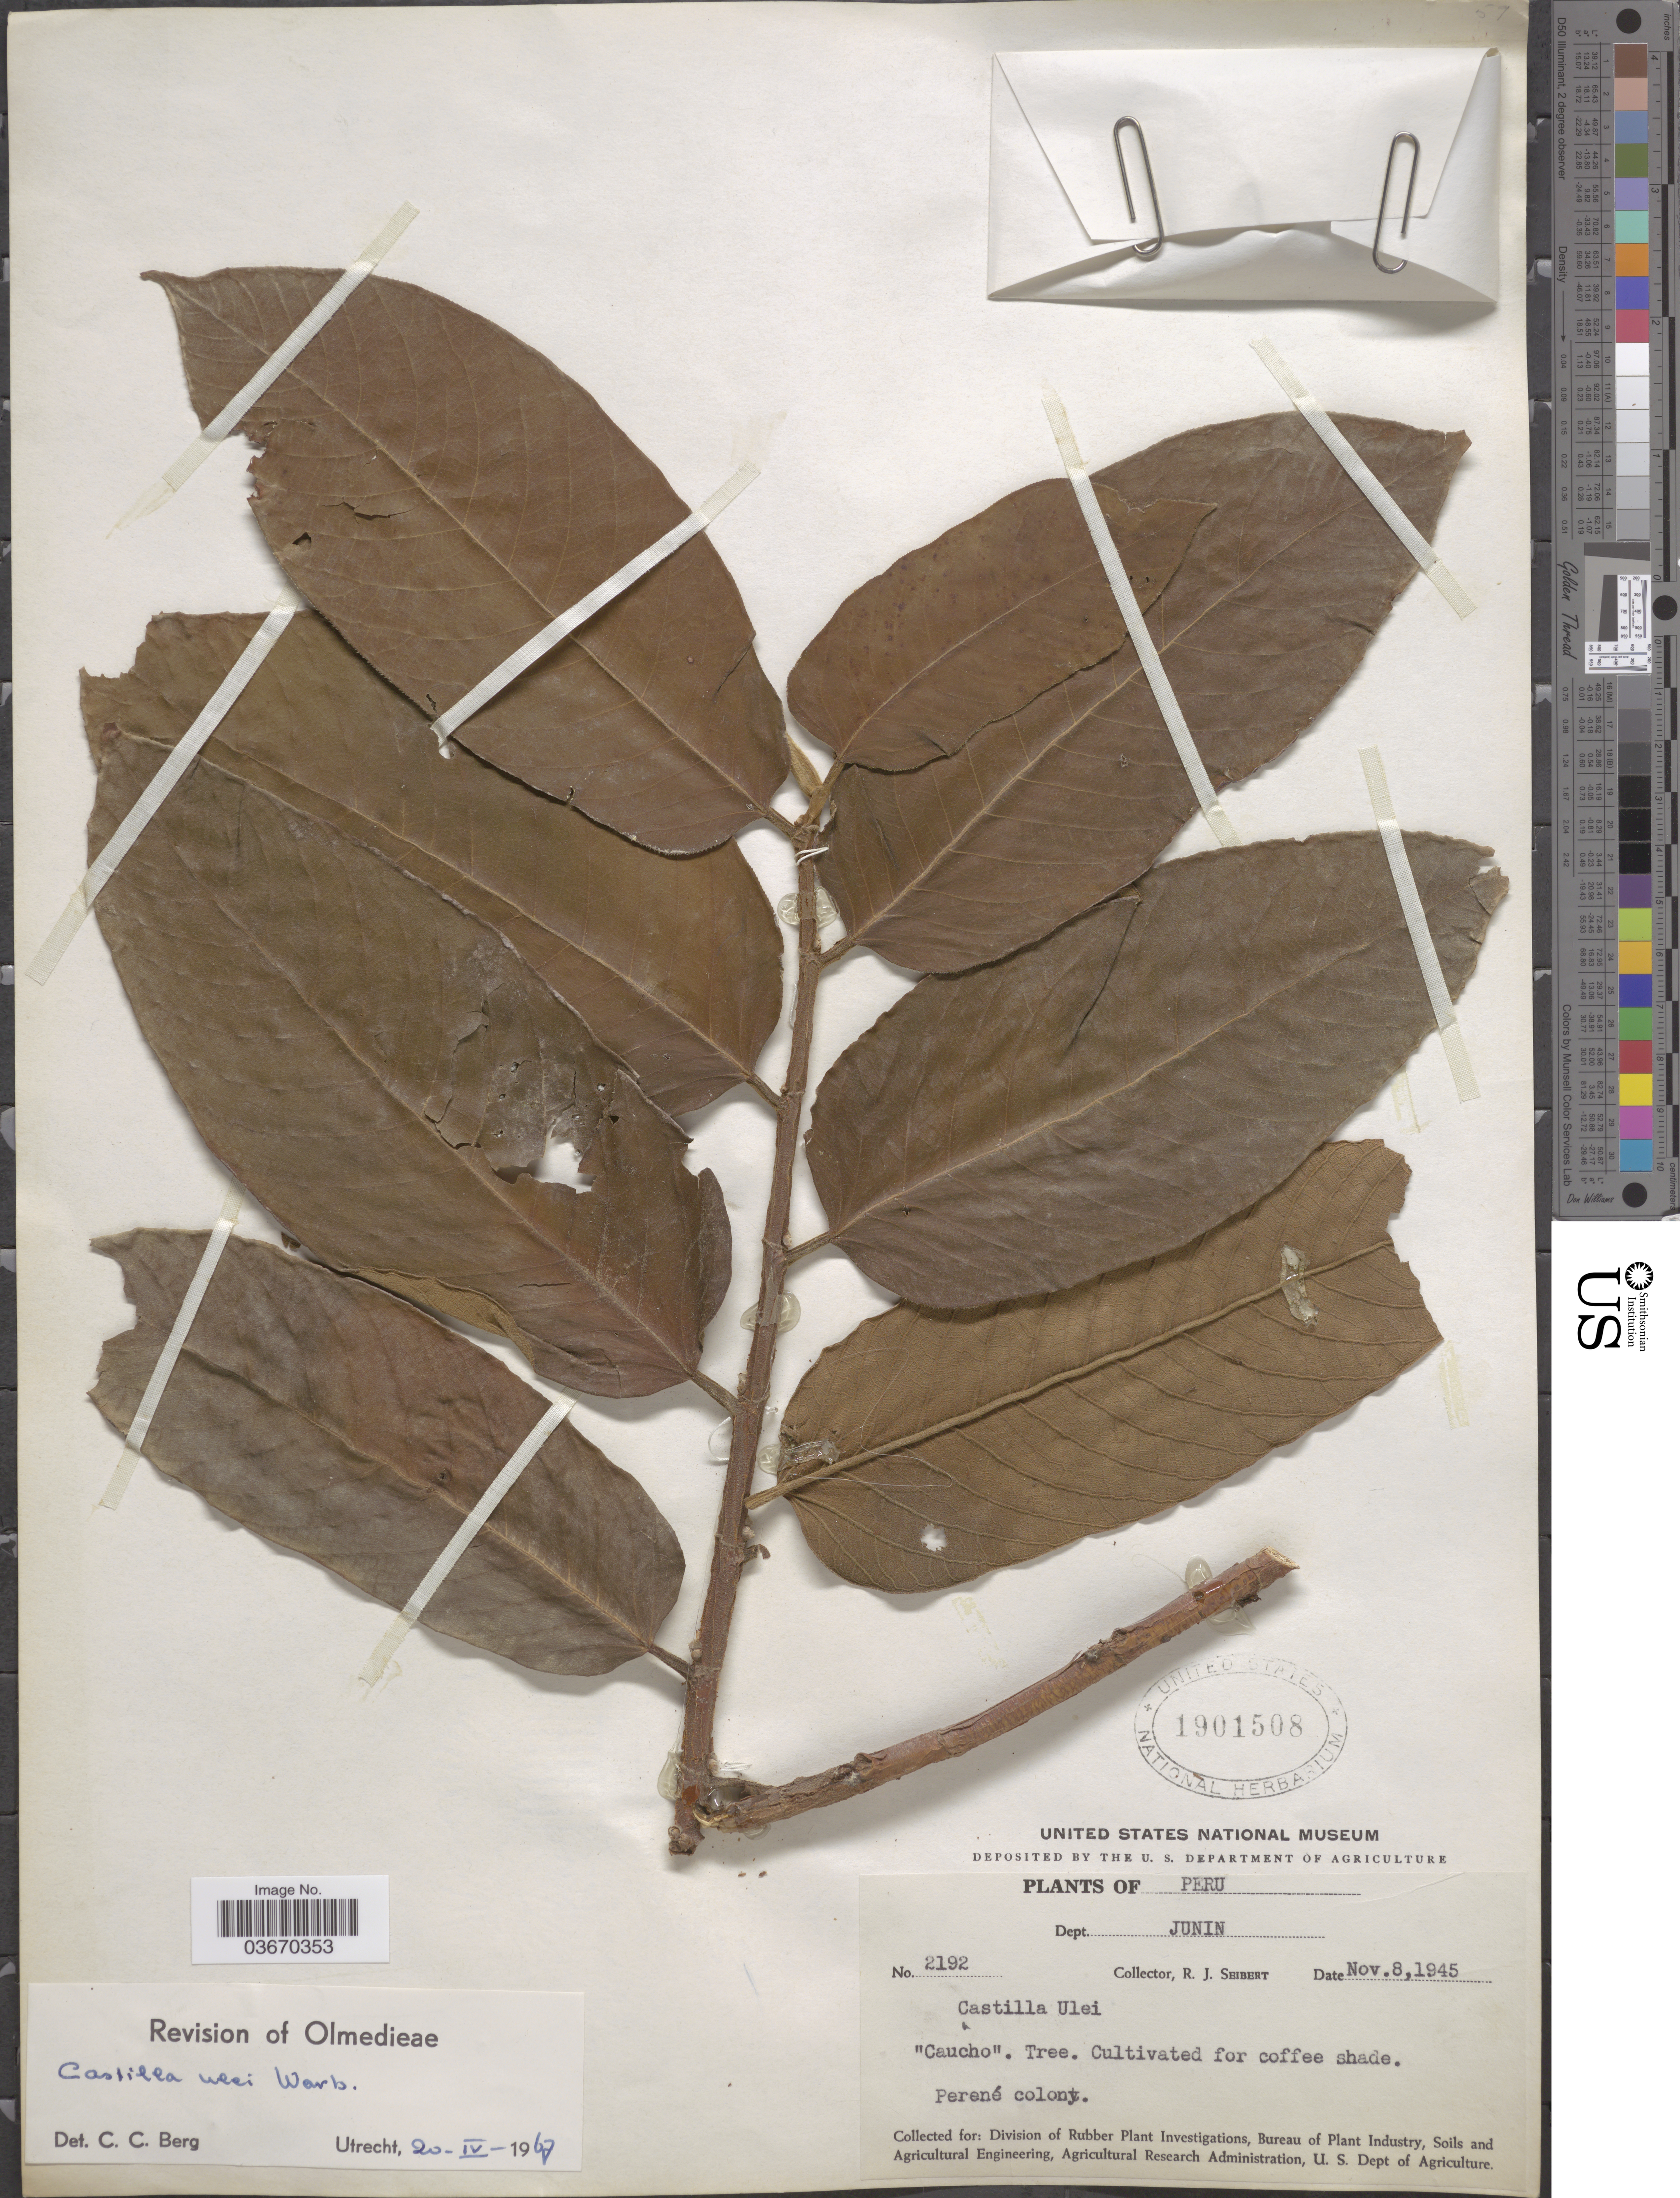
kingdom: Plantae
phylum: Tracheophyta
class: Magnoliopsida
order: Rosales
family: Moraceae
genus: Castilla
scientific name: Castilla ulei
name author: Warb.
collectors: R. J. Seibert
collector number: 2192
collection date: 1945-11-08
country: Peru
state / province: Junín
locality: Dept. Junin.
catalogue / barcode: US 1901508